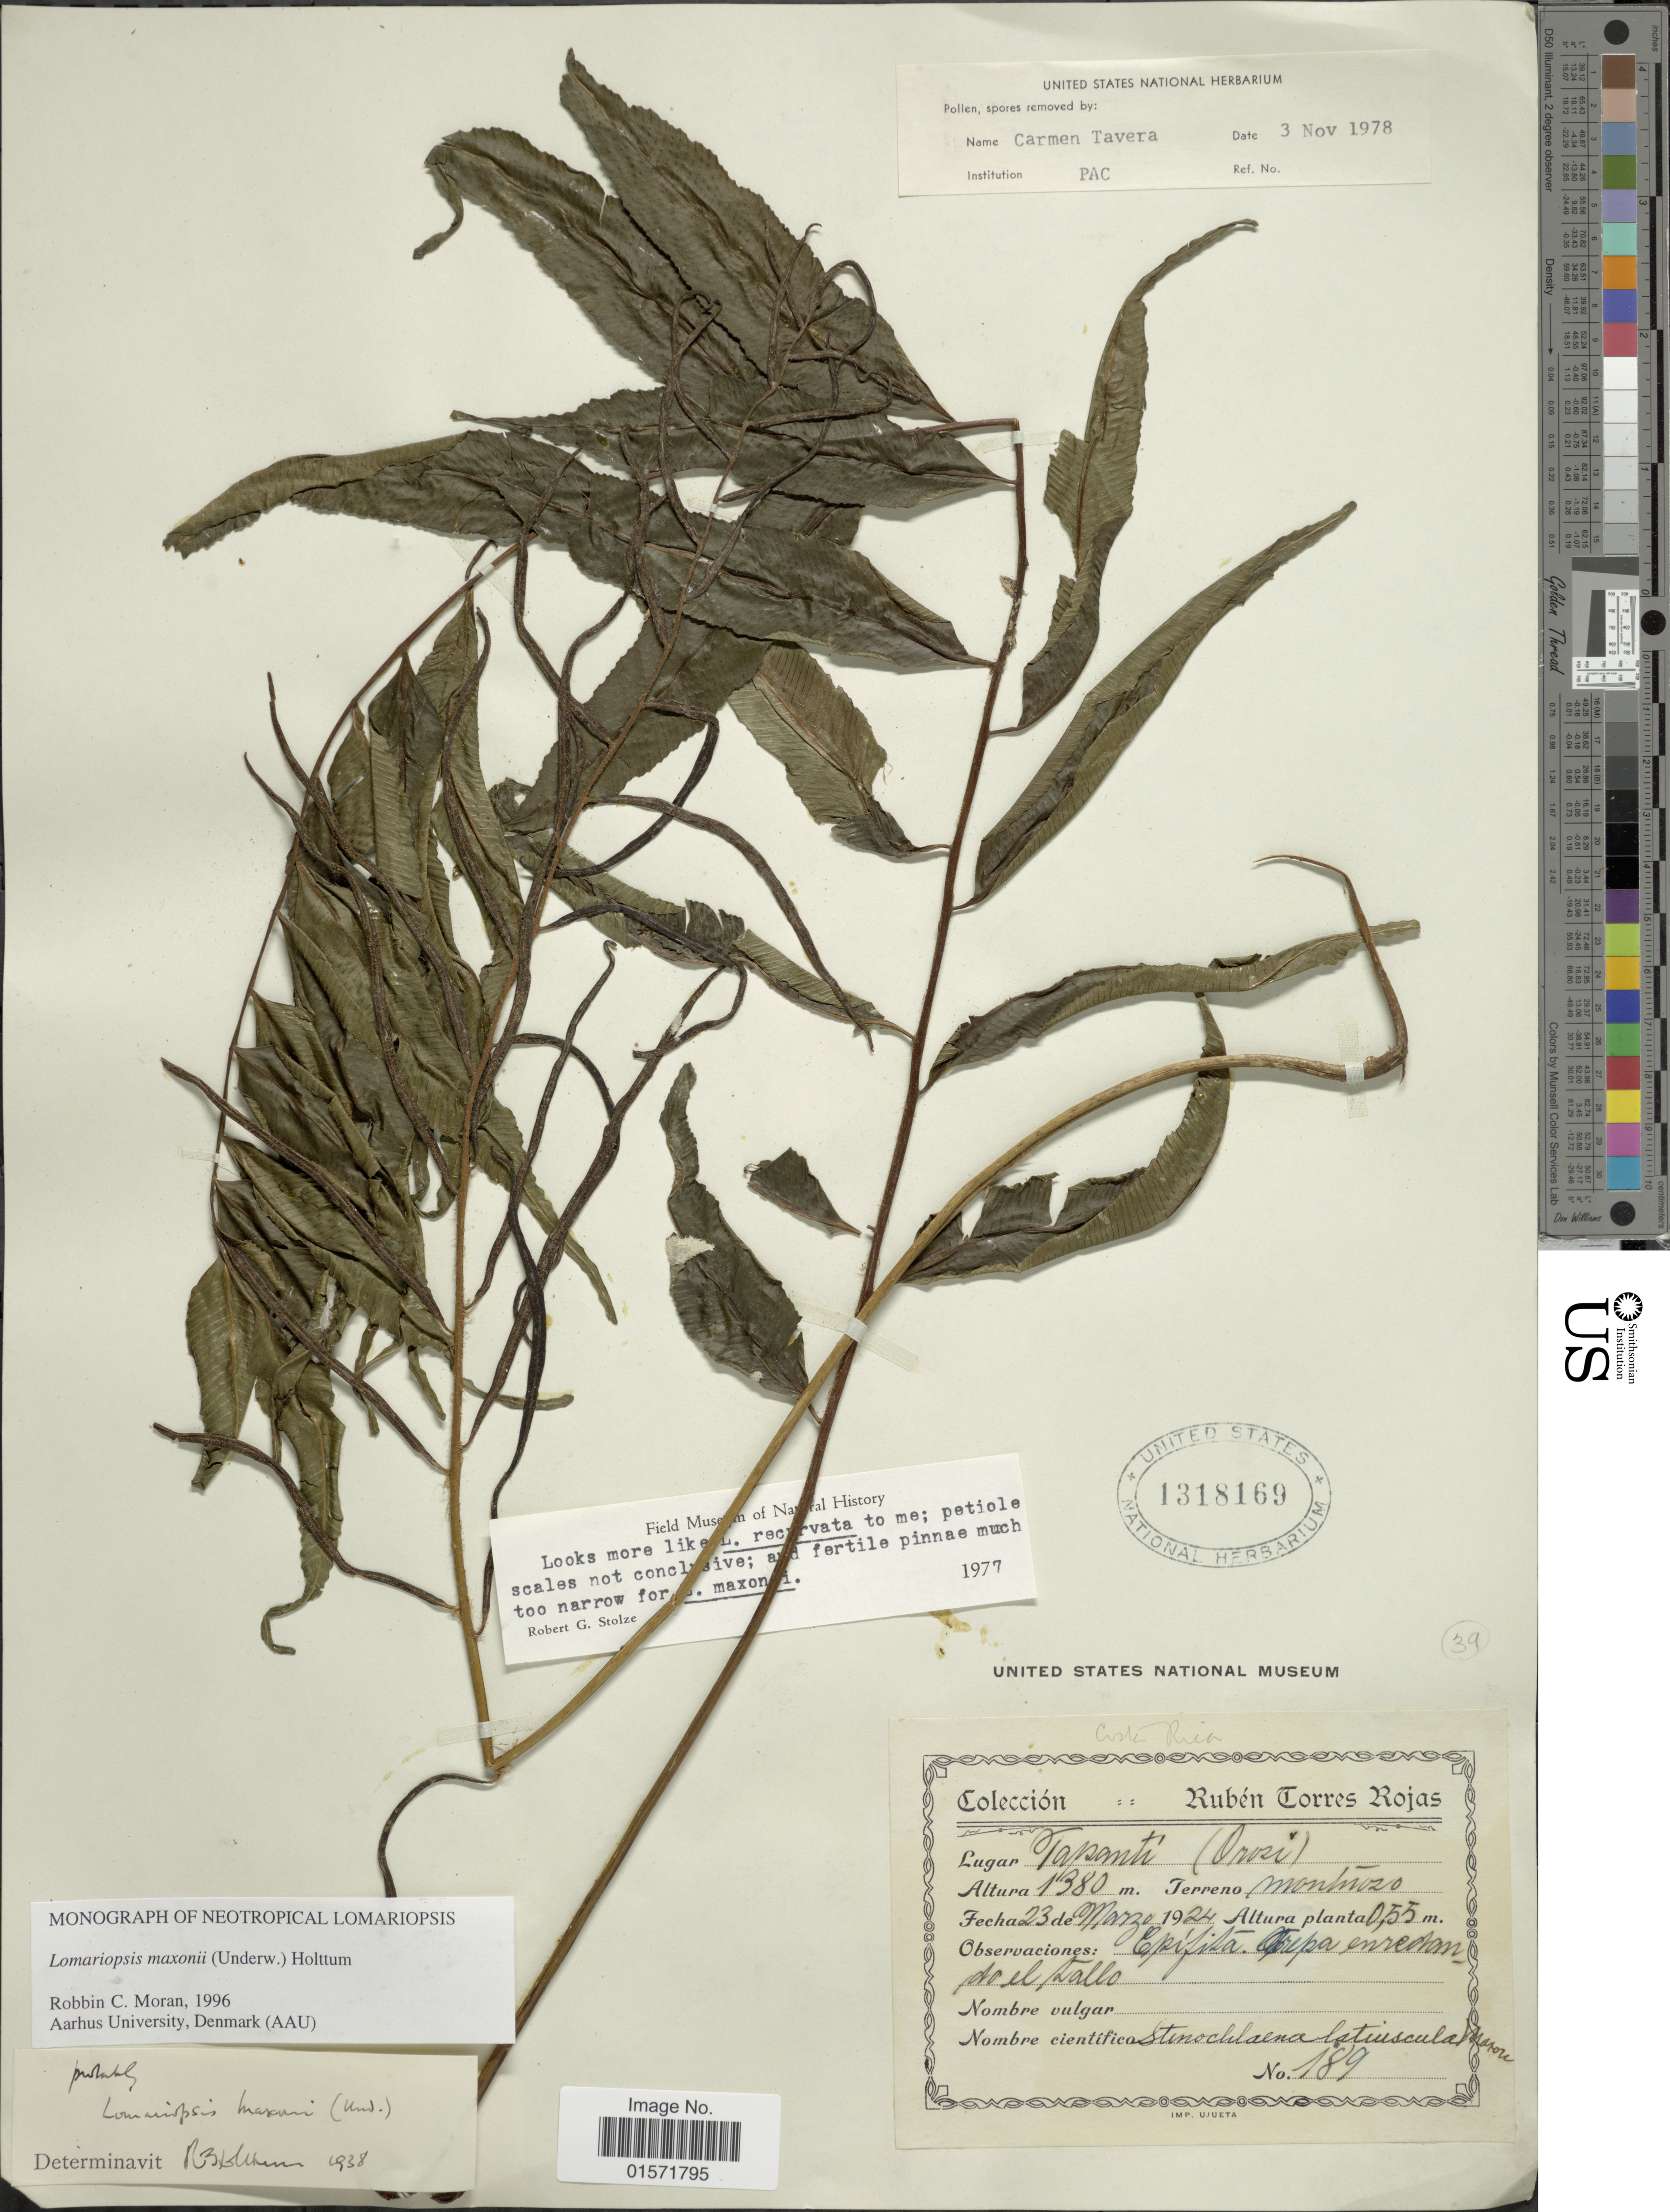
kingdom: Plantae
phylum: Tracheophyta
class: Polypodiopsida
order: Polypodiales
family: Lomariopsidaceae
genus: Lomariopsis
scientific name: Lomariopsis maxonii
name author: (Underw.) Holttum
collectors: R. Torres Rojas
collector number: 189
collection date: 1924-03-23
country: Costa Rica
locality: Tapantí (Orozi), Montanoso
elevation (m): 1380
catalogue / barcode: US 1318169